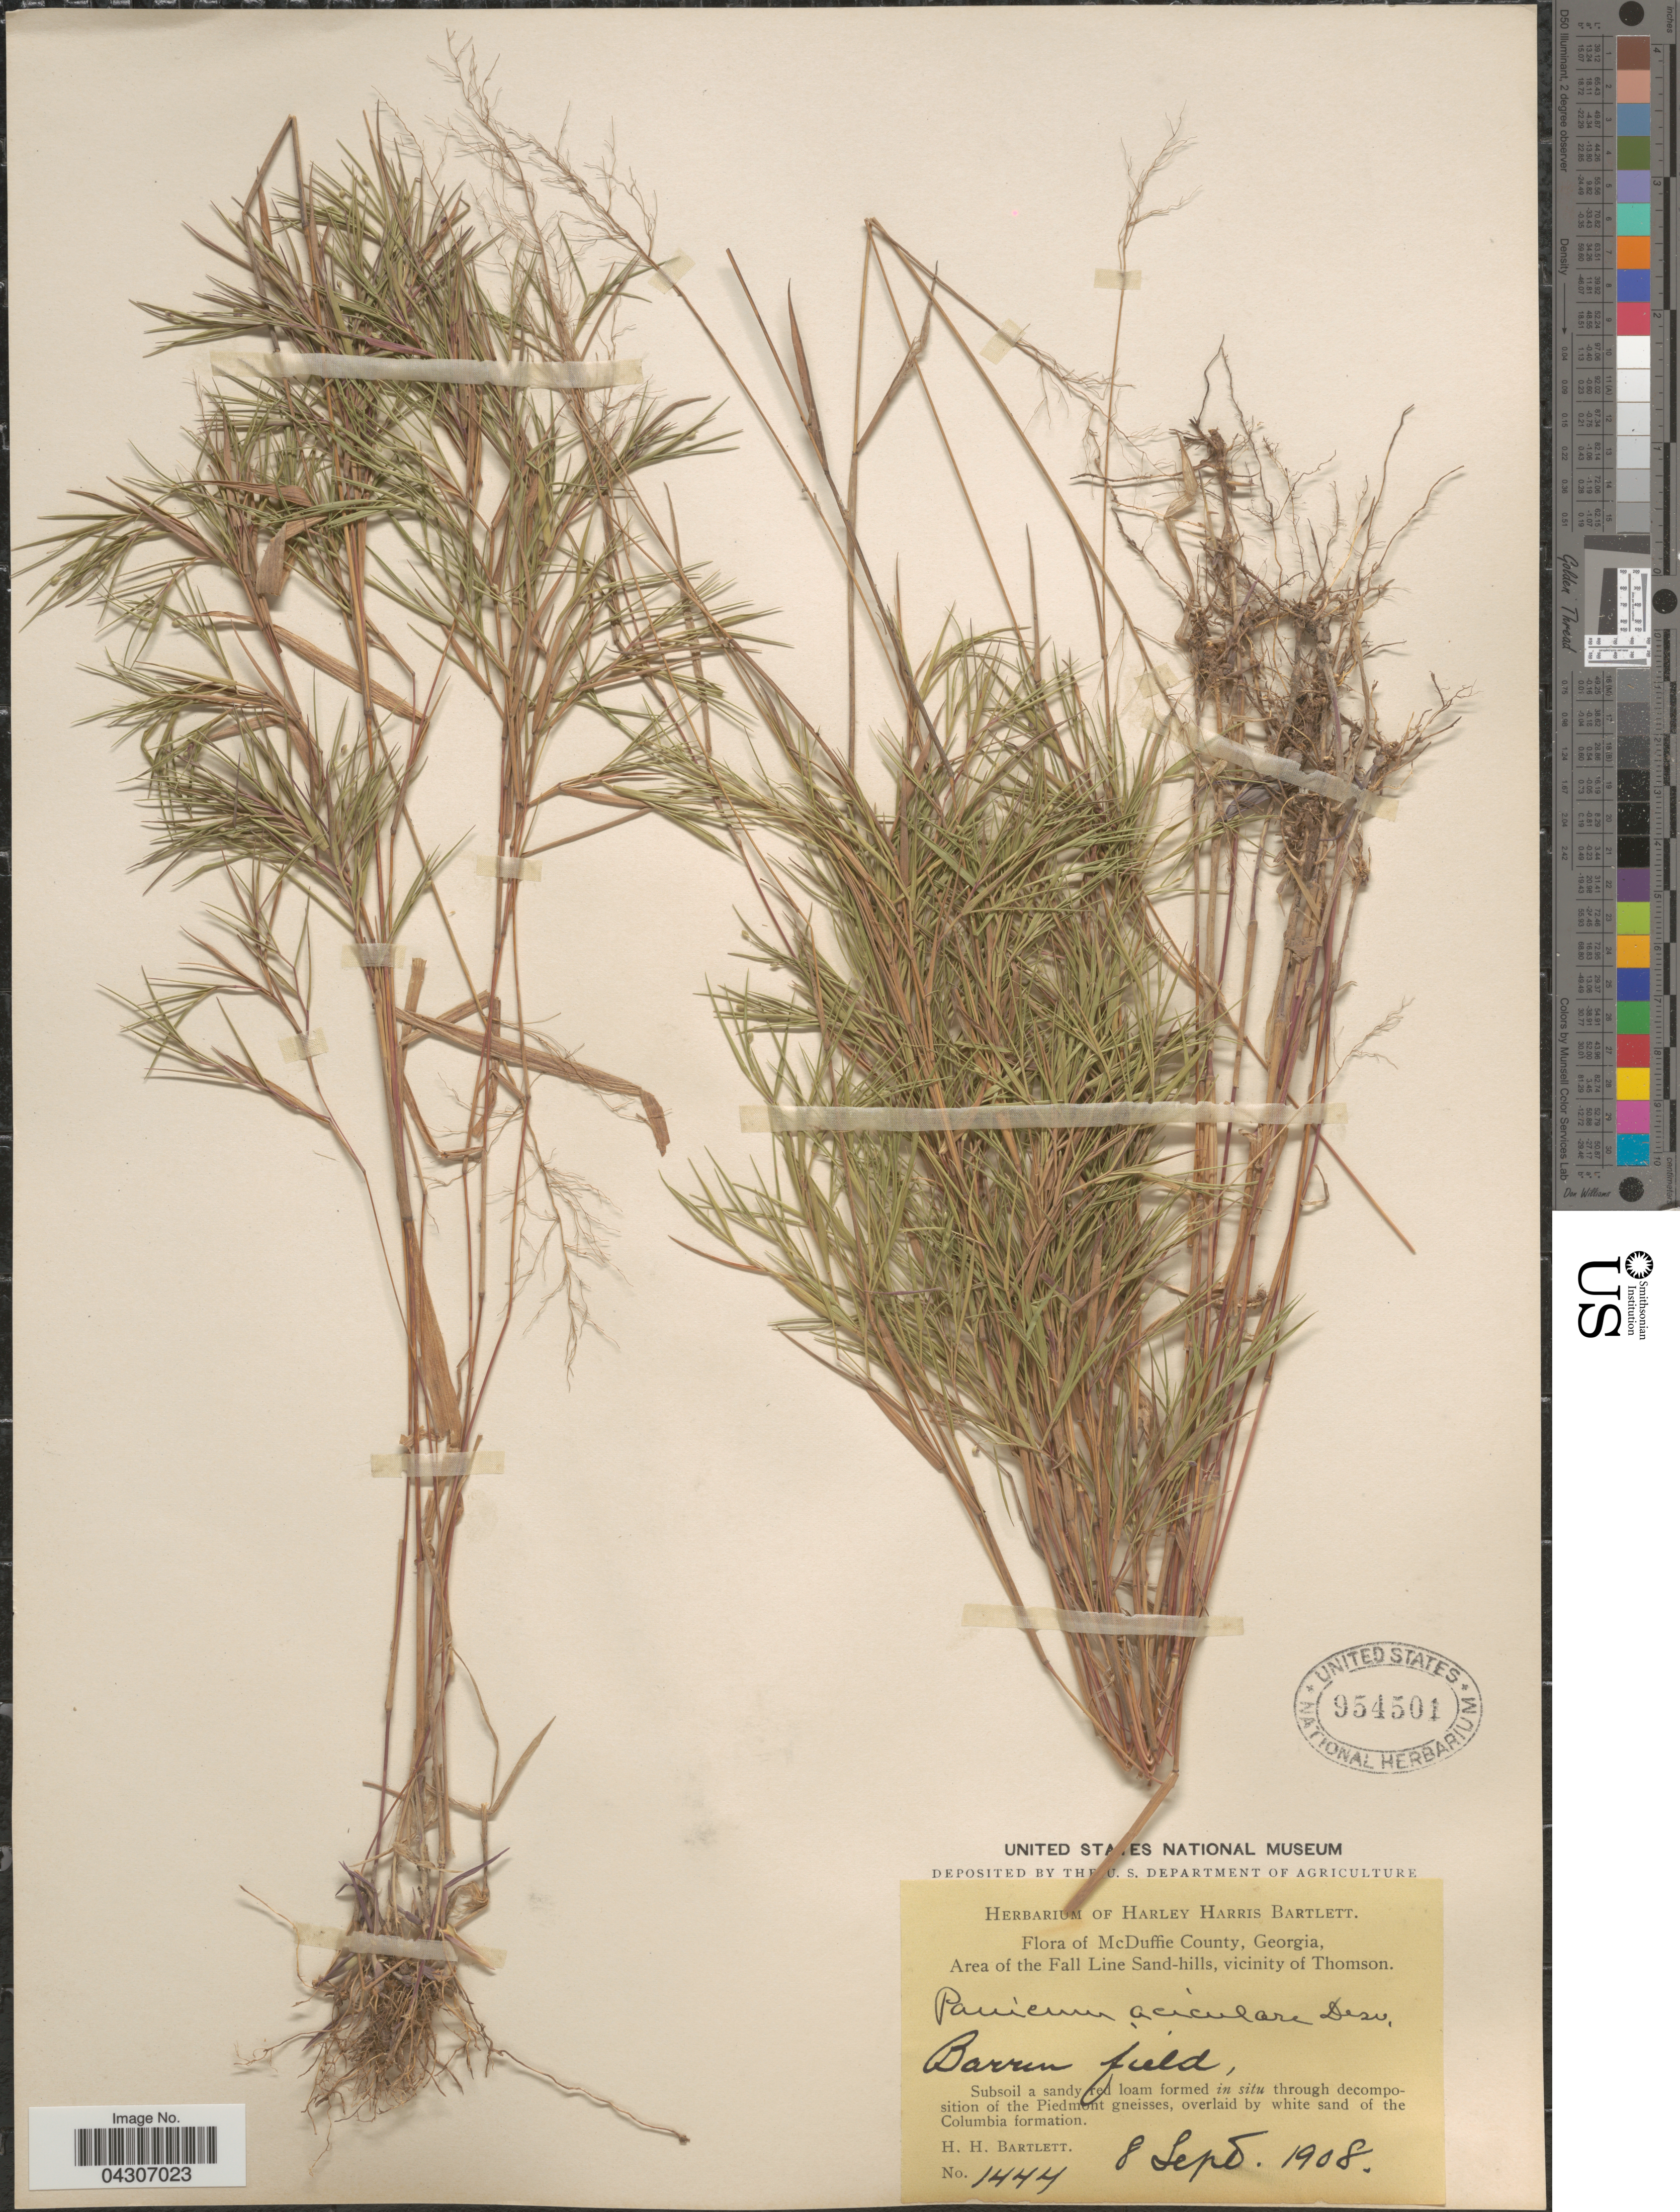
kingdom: Plantae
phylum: Tracheophyta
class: Liliopsida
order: Poales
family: Poaceae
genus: Dichanthelium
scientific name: Dichanthelium aciculare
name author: (Desv. ex Poir.) Gould & C.A. Clark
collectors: H. H. Bartlett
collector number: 1444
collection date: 1908-09-08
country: United States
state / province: Georgia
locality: McDuffie County. Area of the Fall Line Sand-hills, vicinity of Thomson. Barren field, subsoil a sandy red loam formed in situ through decomposition of the Piedmont gneisses, overlaid by white sand of the Columbia formation.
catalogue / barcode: US 954501